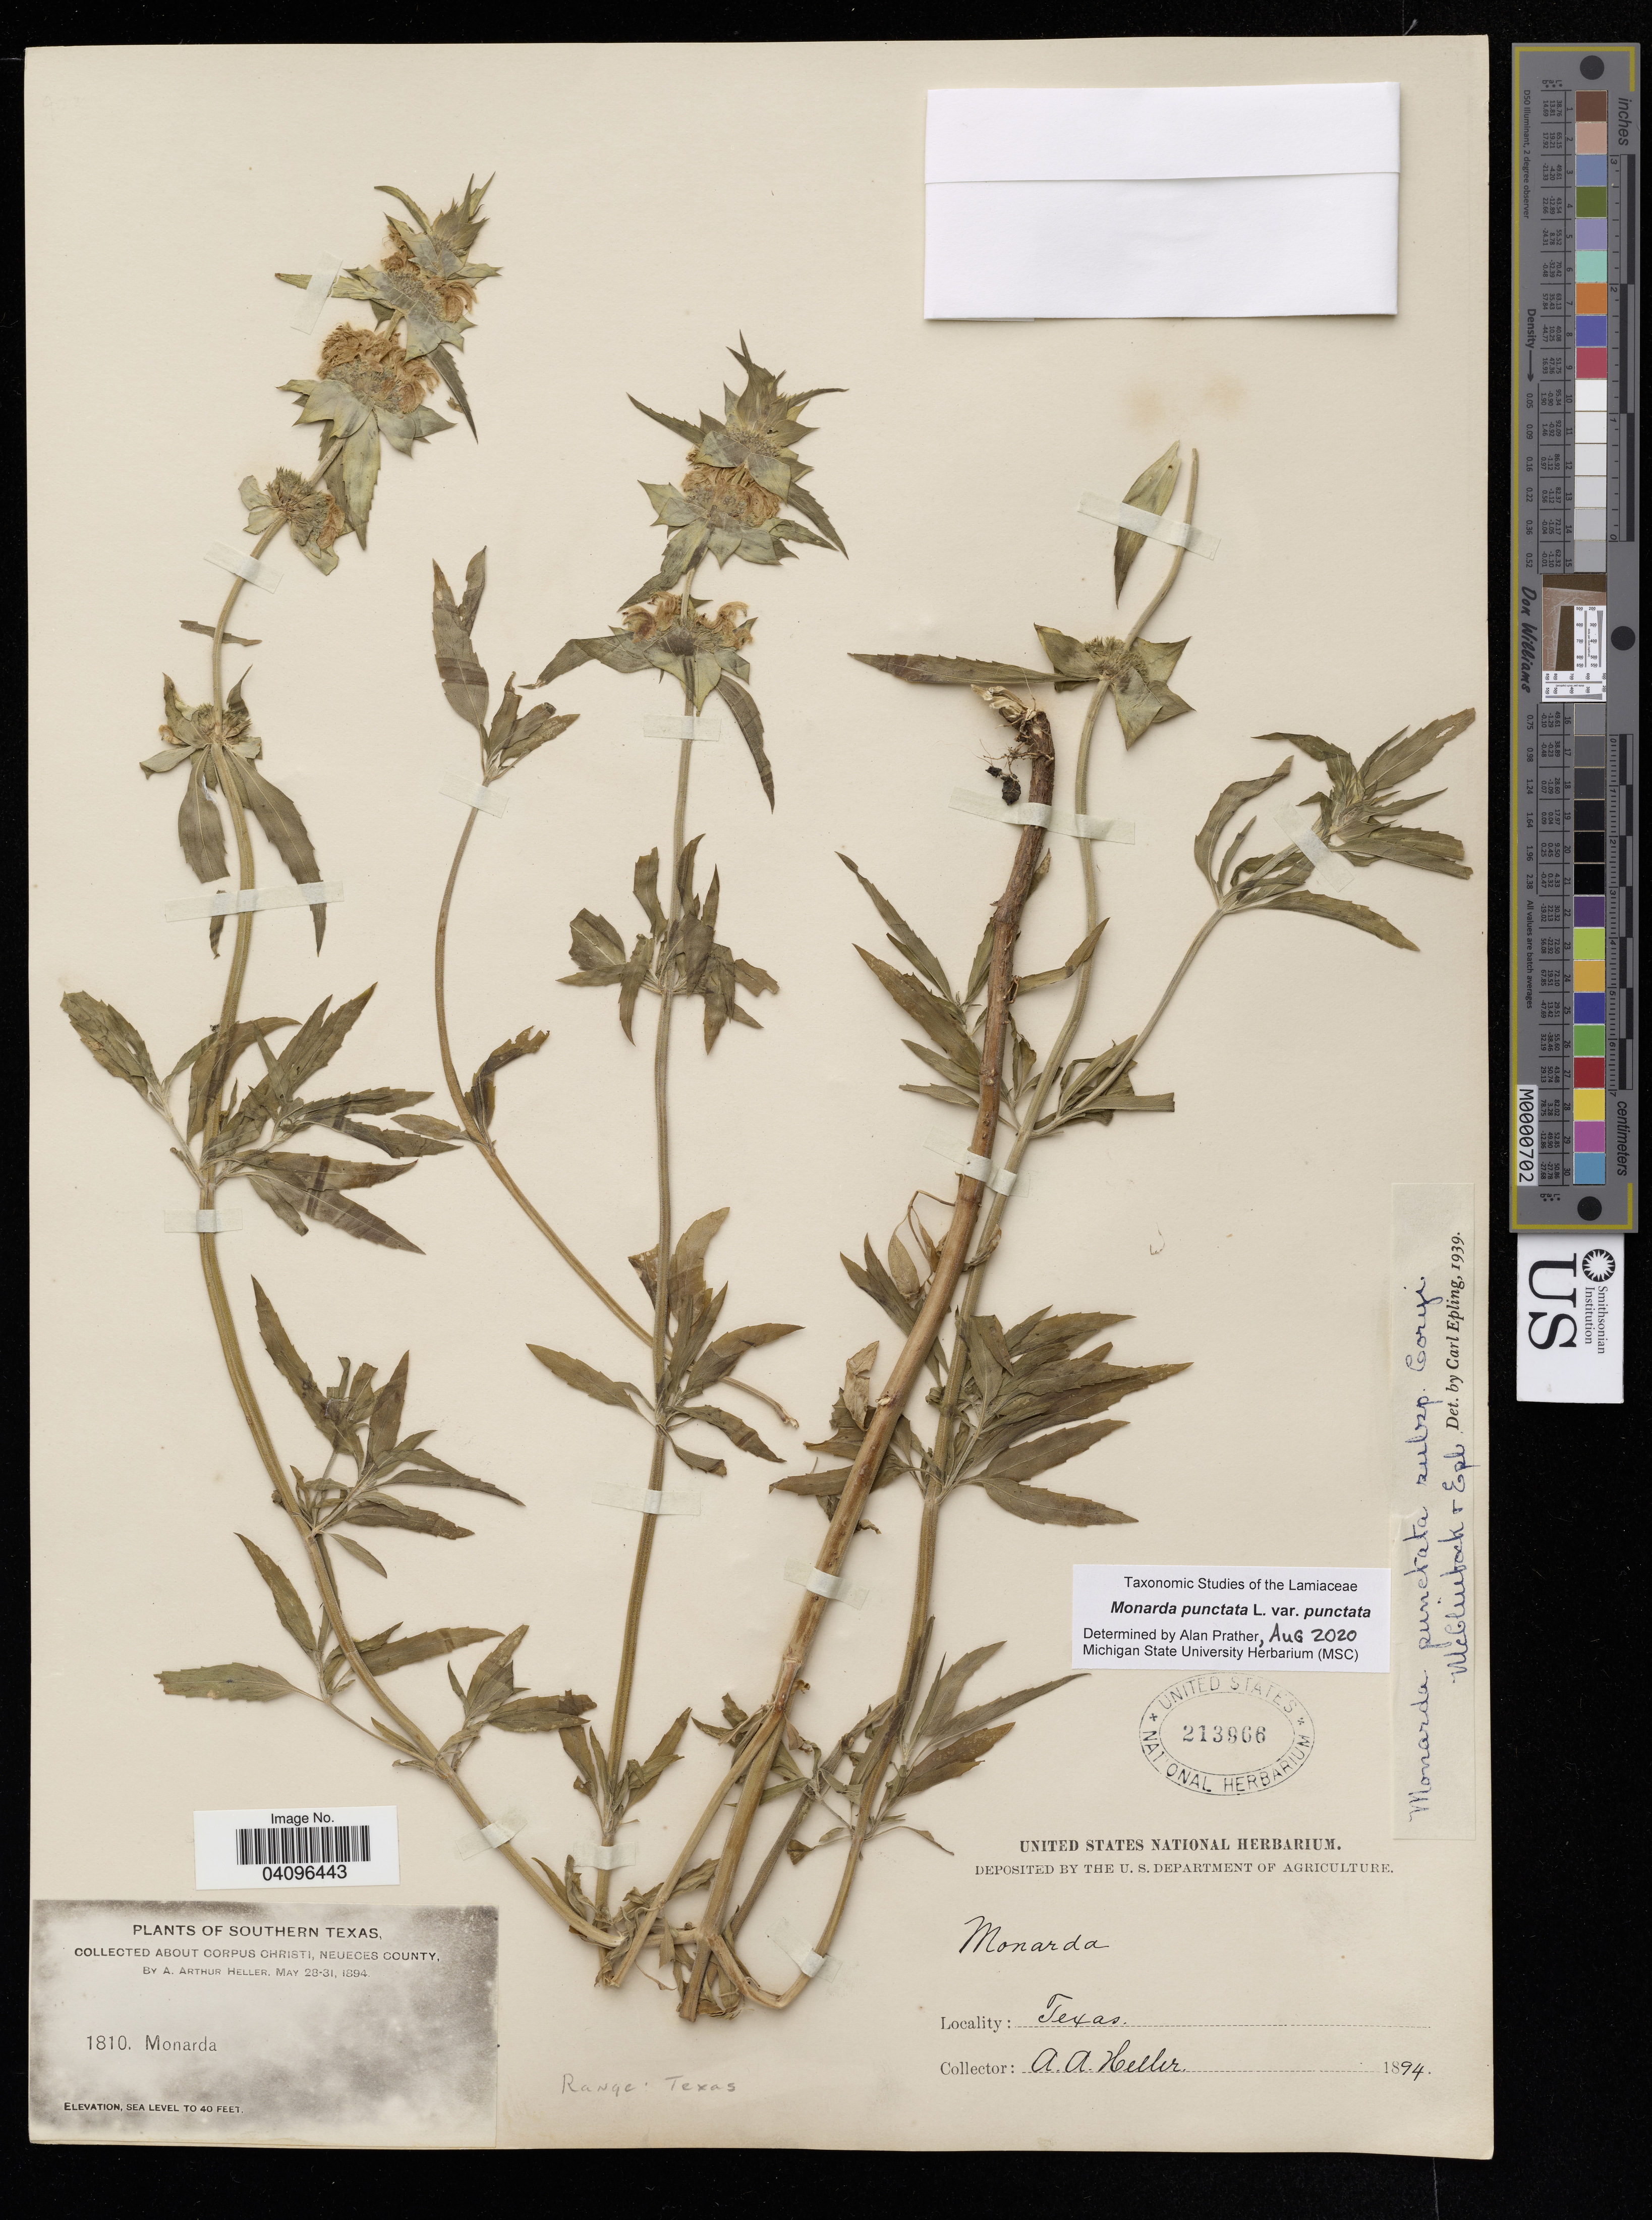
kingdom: Plantae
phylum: Tracheophyta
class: Magnoliopsida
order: Lamiales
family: Lamiaceae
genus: Monarda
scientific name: Monarda punctata var. punctata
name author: L.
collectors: A. Heller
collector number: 1810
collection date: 1894-05-28/1984-05-31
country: United States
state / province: Texas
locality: Southern Texas. Corpus Christi, Neueces County.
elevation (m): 12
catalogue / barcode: US 213966